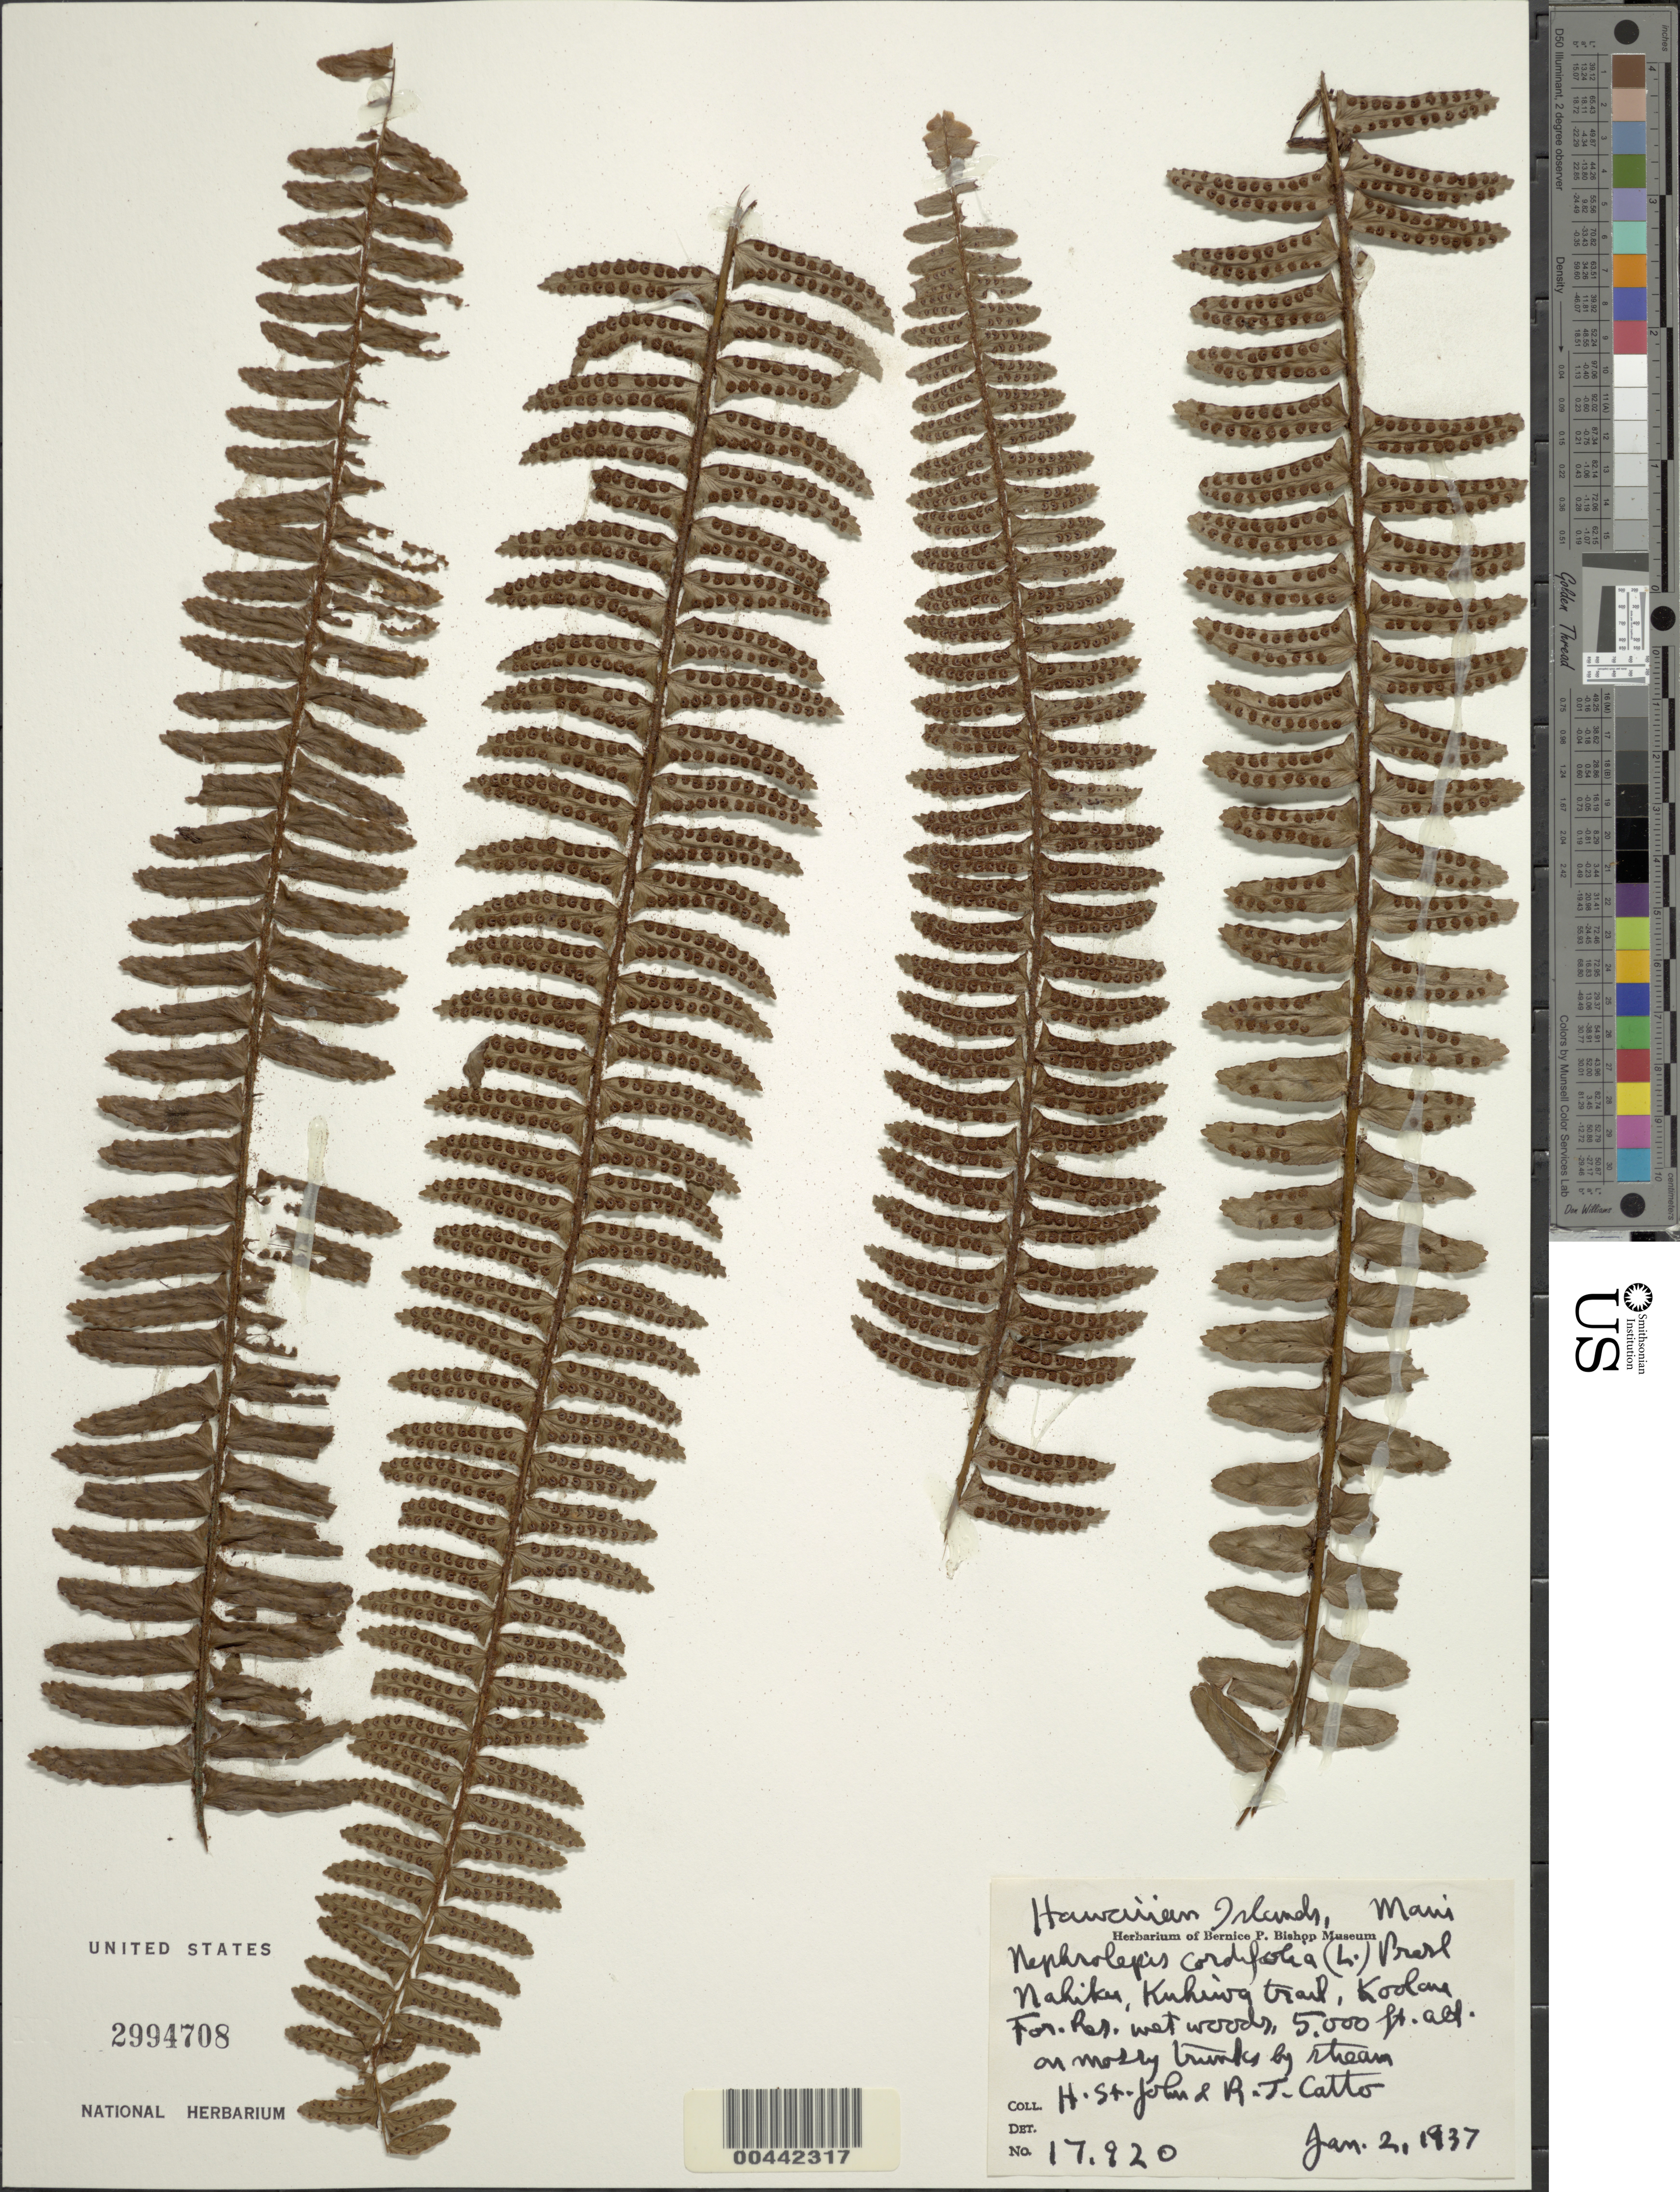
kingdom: Plantae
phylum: Tracheophyta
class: Polypodiopsida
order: Polypodiales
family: Nephrolepidaceae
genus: Nephrolepis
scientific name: Nephrolepis cordifolia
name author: (L.) C. Presl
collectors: H. St. John & R. Catto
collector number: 17920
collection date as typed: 2 Jan 1937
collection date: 1937-01-02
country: United States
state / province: Hawaii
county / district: Maui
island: Maui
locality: Nahiku, Kuhiwa trail, Koolau For. Res.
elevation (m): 1524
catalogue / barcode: US 2994708